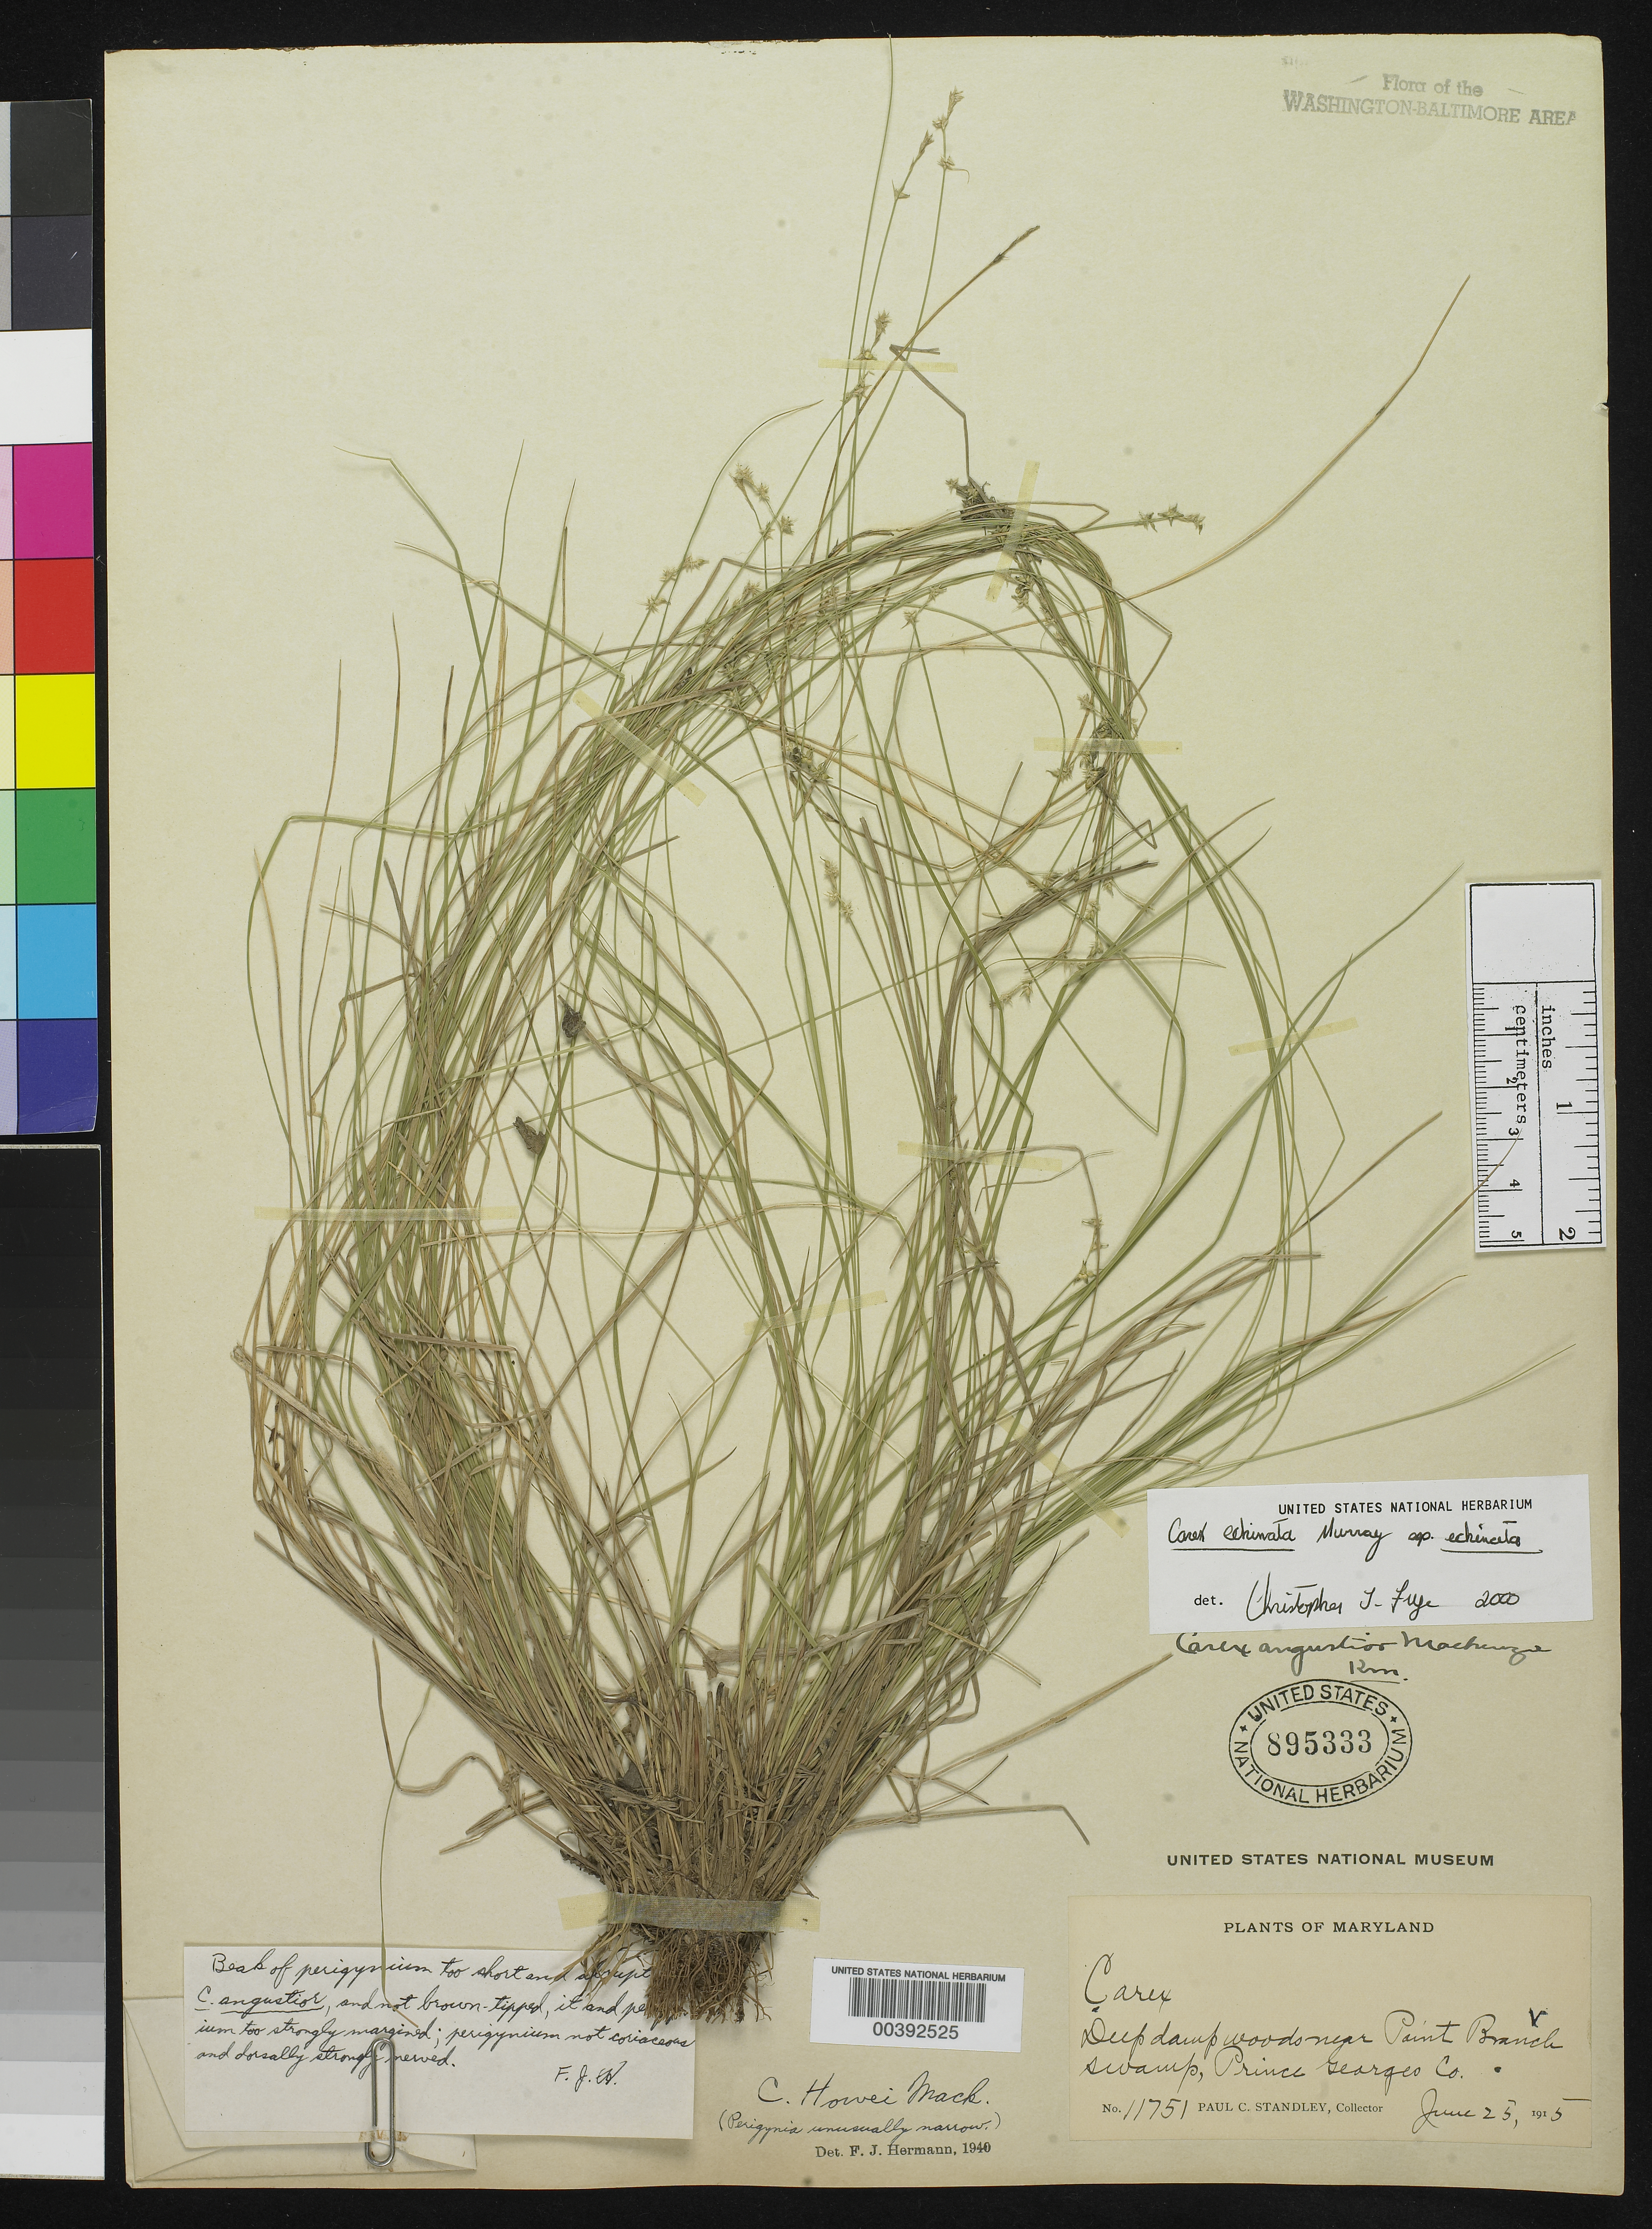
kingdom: Plantae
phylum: Tracheophyta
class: Liliopsida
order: Poales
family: Cyperaceae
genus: Carex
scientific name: Carex echinata subsp. echinata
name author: Murray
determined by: Frye, Christopher T., (VDB), Vanderbilt University Herbarium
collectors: P. C. Standley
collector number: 11751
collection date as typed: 25 Jun 1915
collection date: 1915-06-25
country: United States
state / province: Maryland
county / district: Prince George's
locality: Paint Branch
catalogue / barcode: US 895333